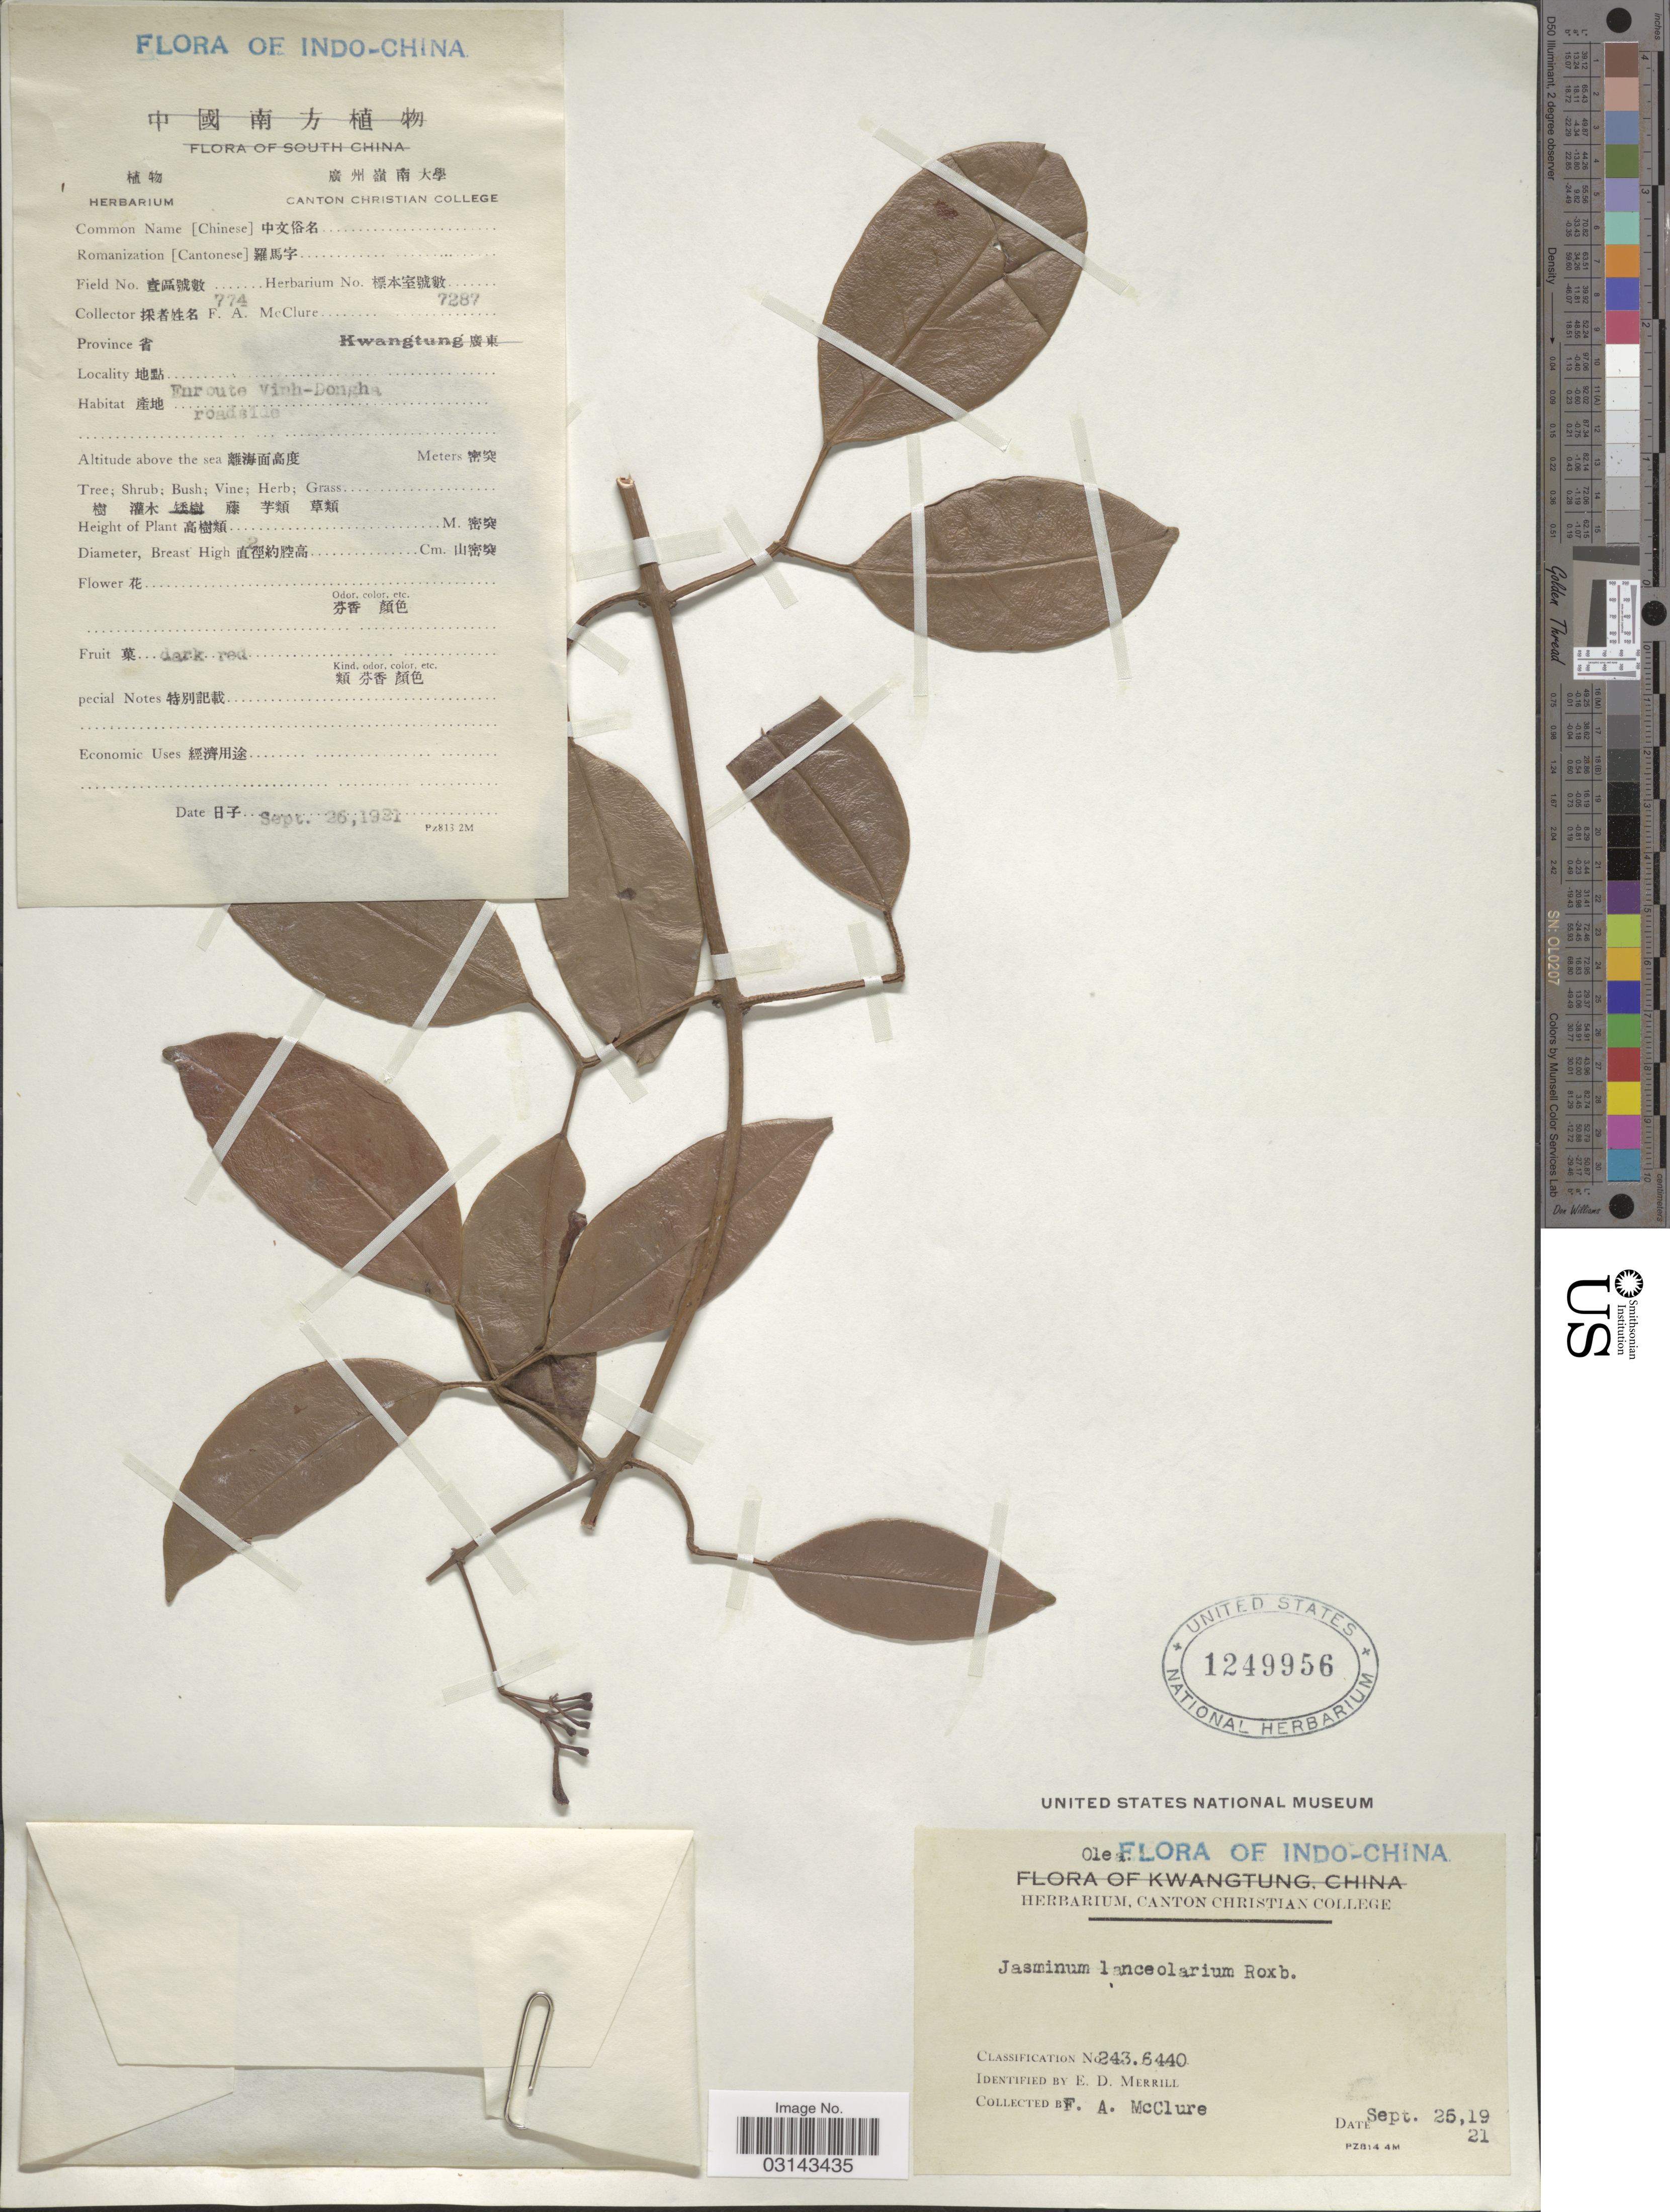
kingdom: Plantae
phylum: Tracheophyta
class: Magnoliopsida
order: Lamiales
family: Oleaceae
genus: Jasminum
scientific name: Jasminum lanceolarium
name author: Roxb.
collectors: F. A. McClure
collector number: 774/7287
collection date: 1921-09-25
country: Vietnam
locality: Indo-China. Enroute Vinh-Dongha.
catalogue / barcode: US 1249956